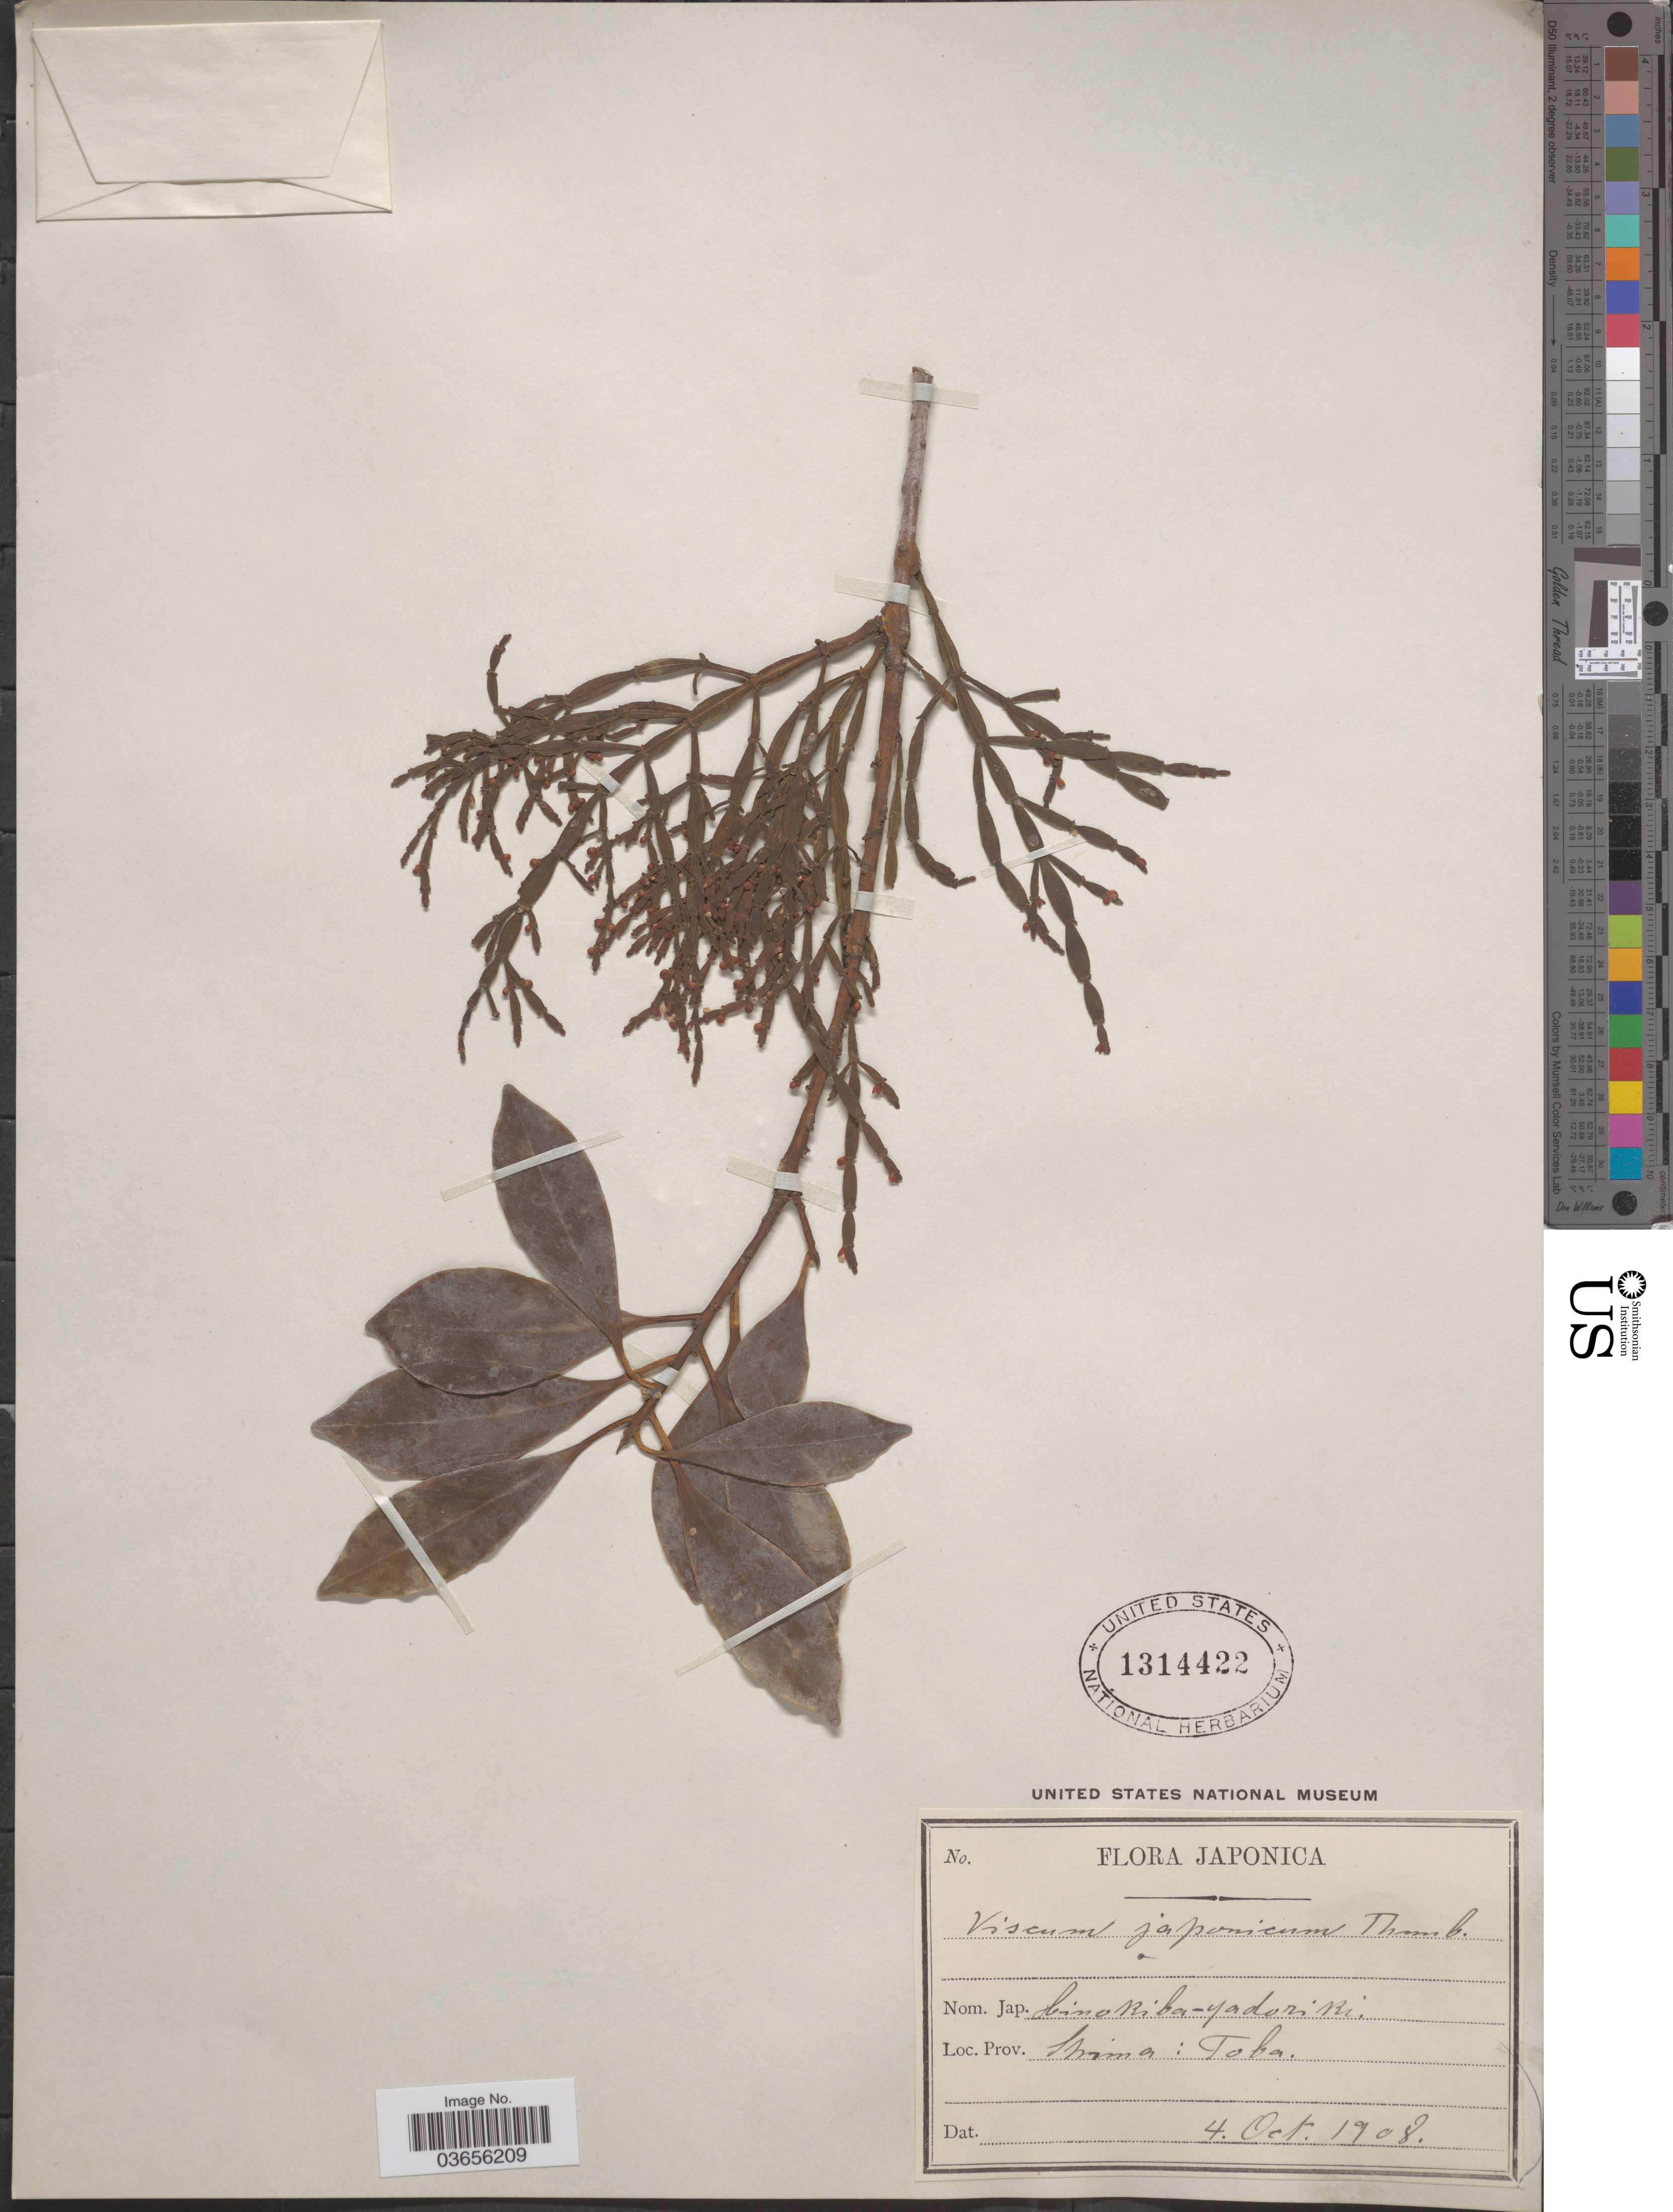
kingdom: Plantae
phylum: Tracheophyta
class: Magnoliopsida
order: Santalales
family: Viscaceae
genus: Korthalsella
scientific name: Korthalsella japonica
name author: (Thunb.) Engl.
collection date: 1908-10-04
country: Japan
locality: Shima: Toba.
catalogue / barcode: US 1314422